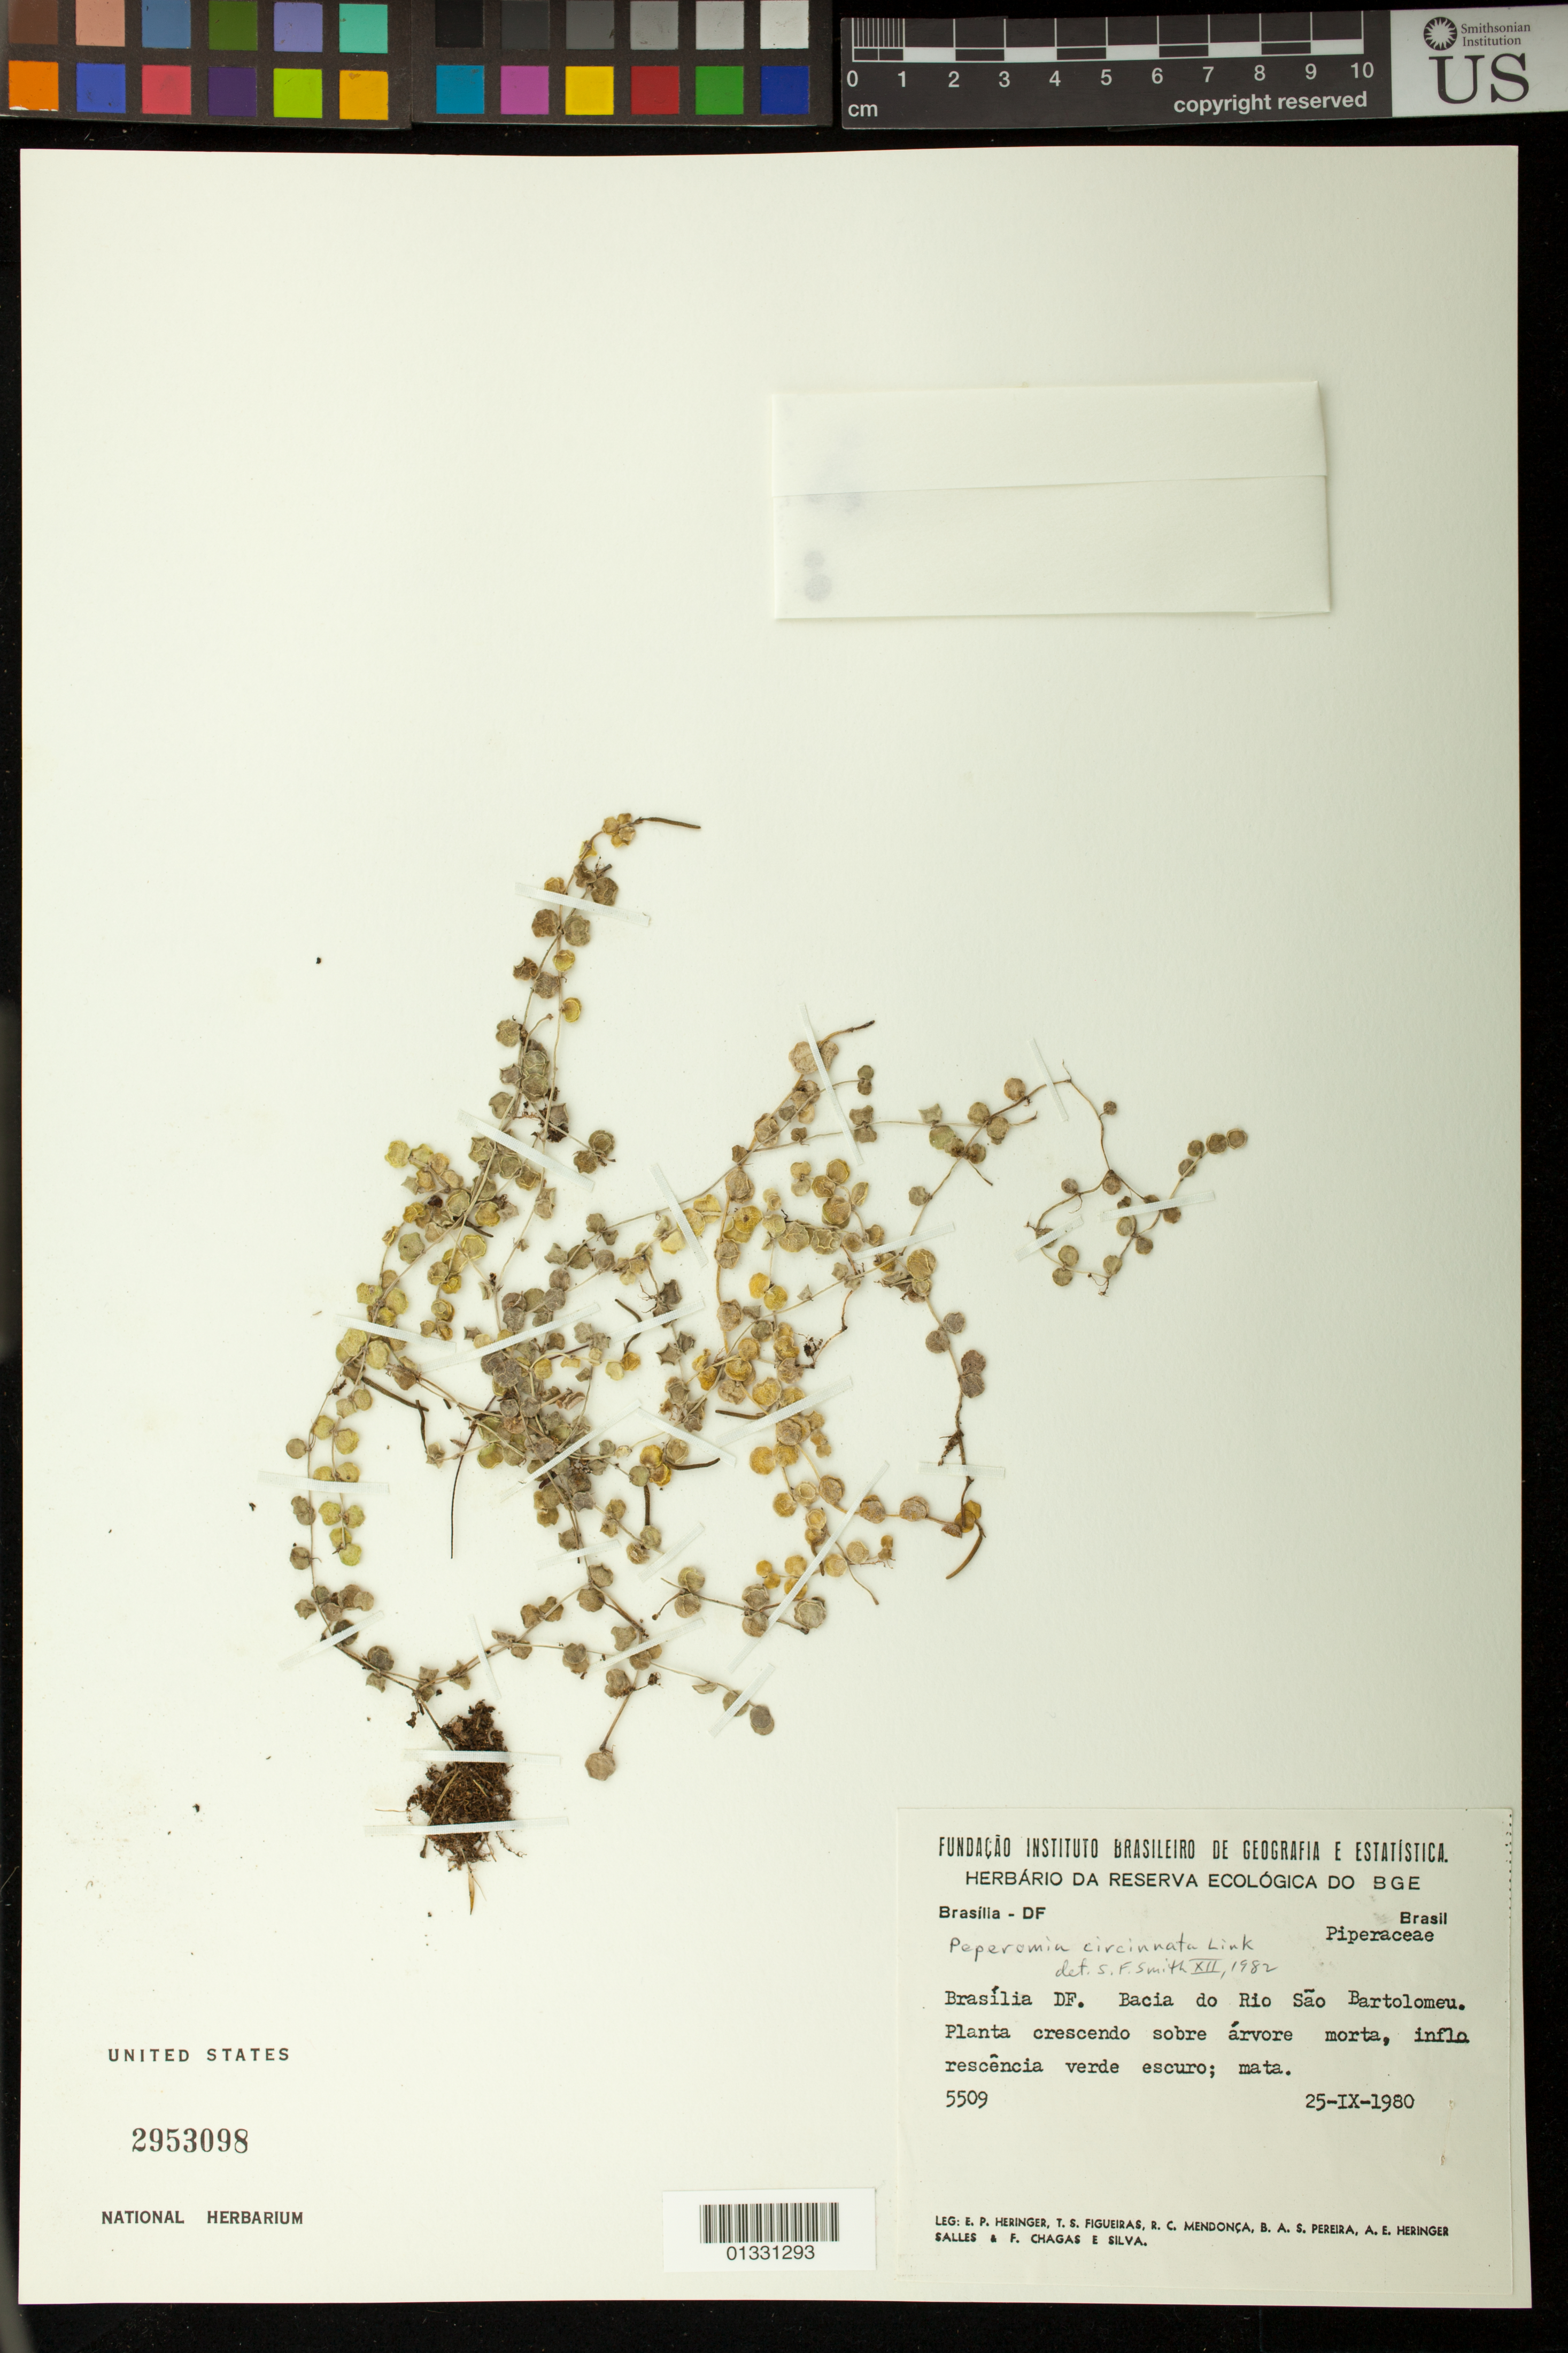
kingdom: Plantae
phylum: Tracheophyta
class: Magnoliopsida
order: Piperales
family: Piperaceae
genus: Peperomia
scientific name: Peperomia circinnata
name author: Link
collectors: E. P. Heringer, T. S. Filgueiras, R. C. de Mendonça, B. A. S. Pereira, A. E. Heringer Salles & F. Chagas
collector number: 5509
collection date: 1980-09-25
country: Brazil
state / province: Distrito Federal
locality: Bacia do Rio São Bartolomeu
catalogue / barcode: US 2953098